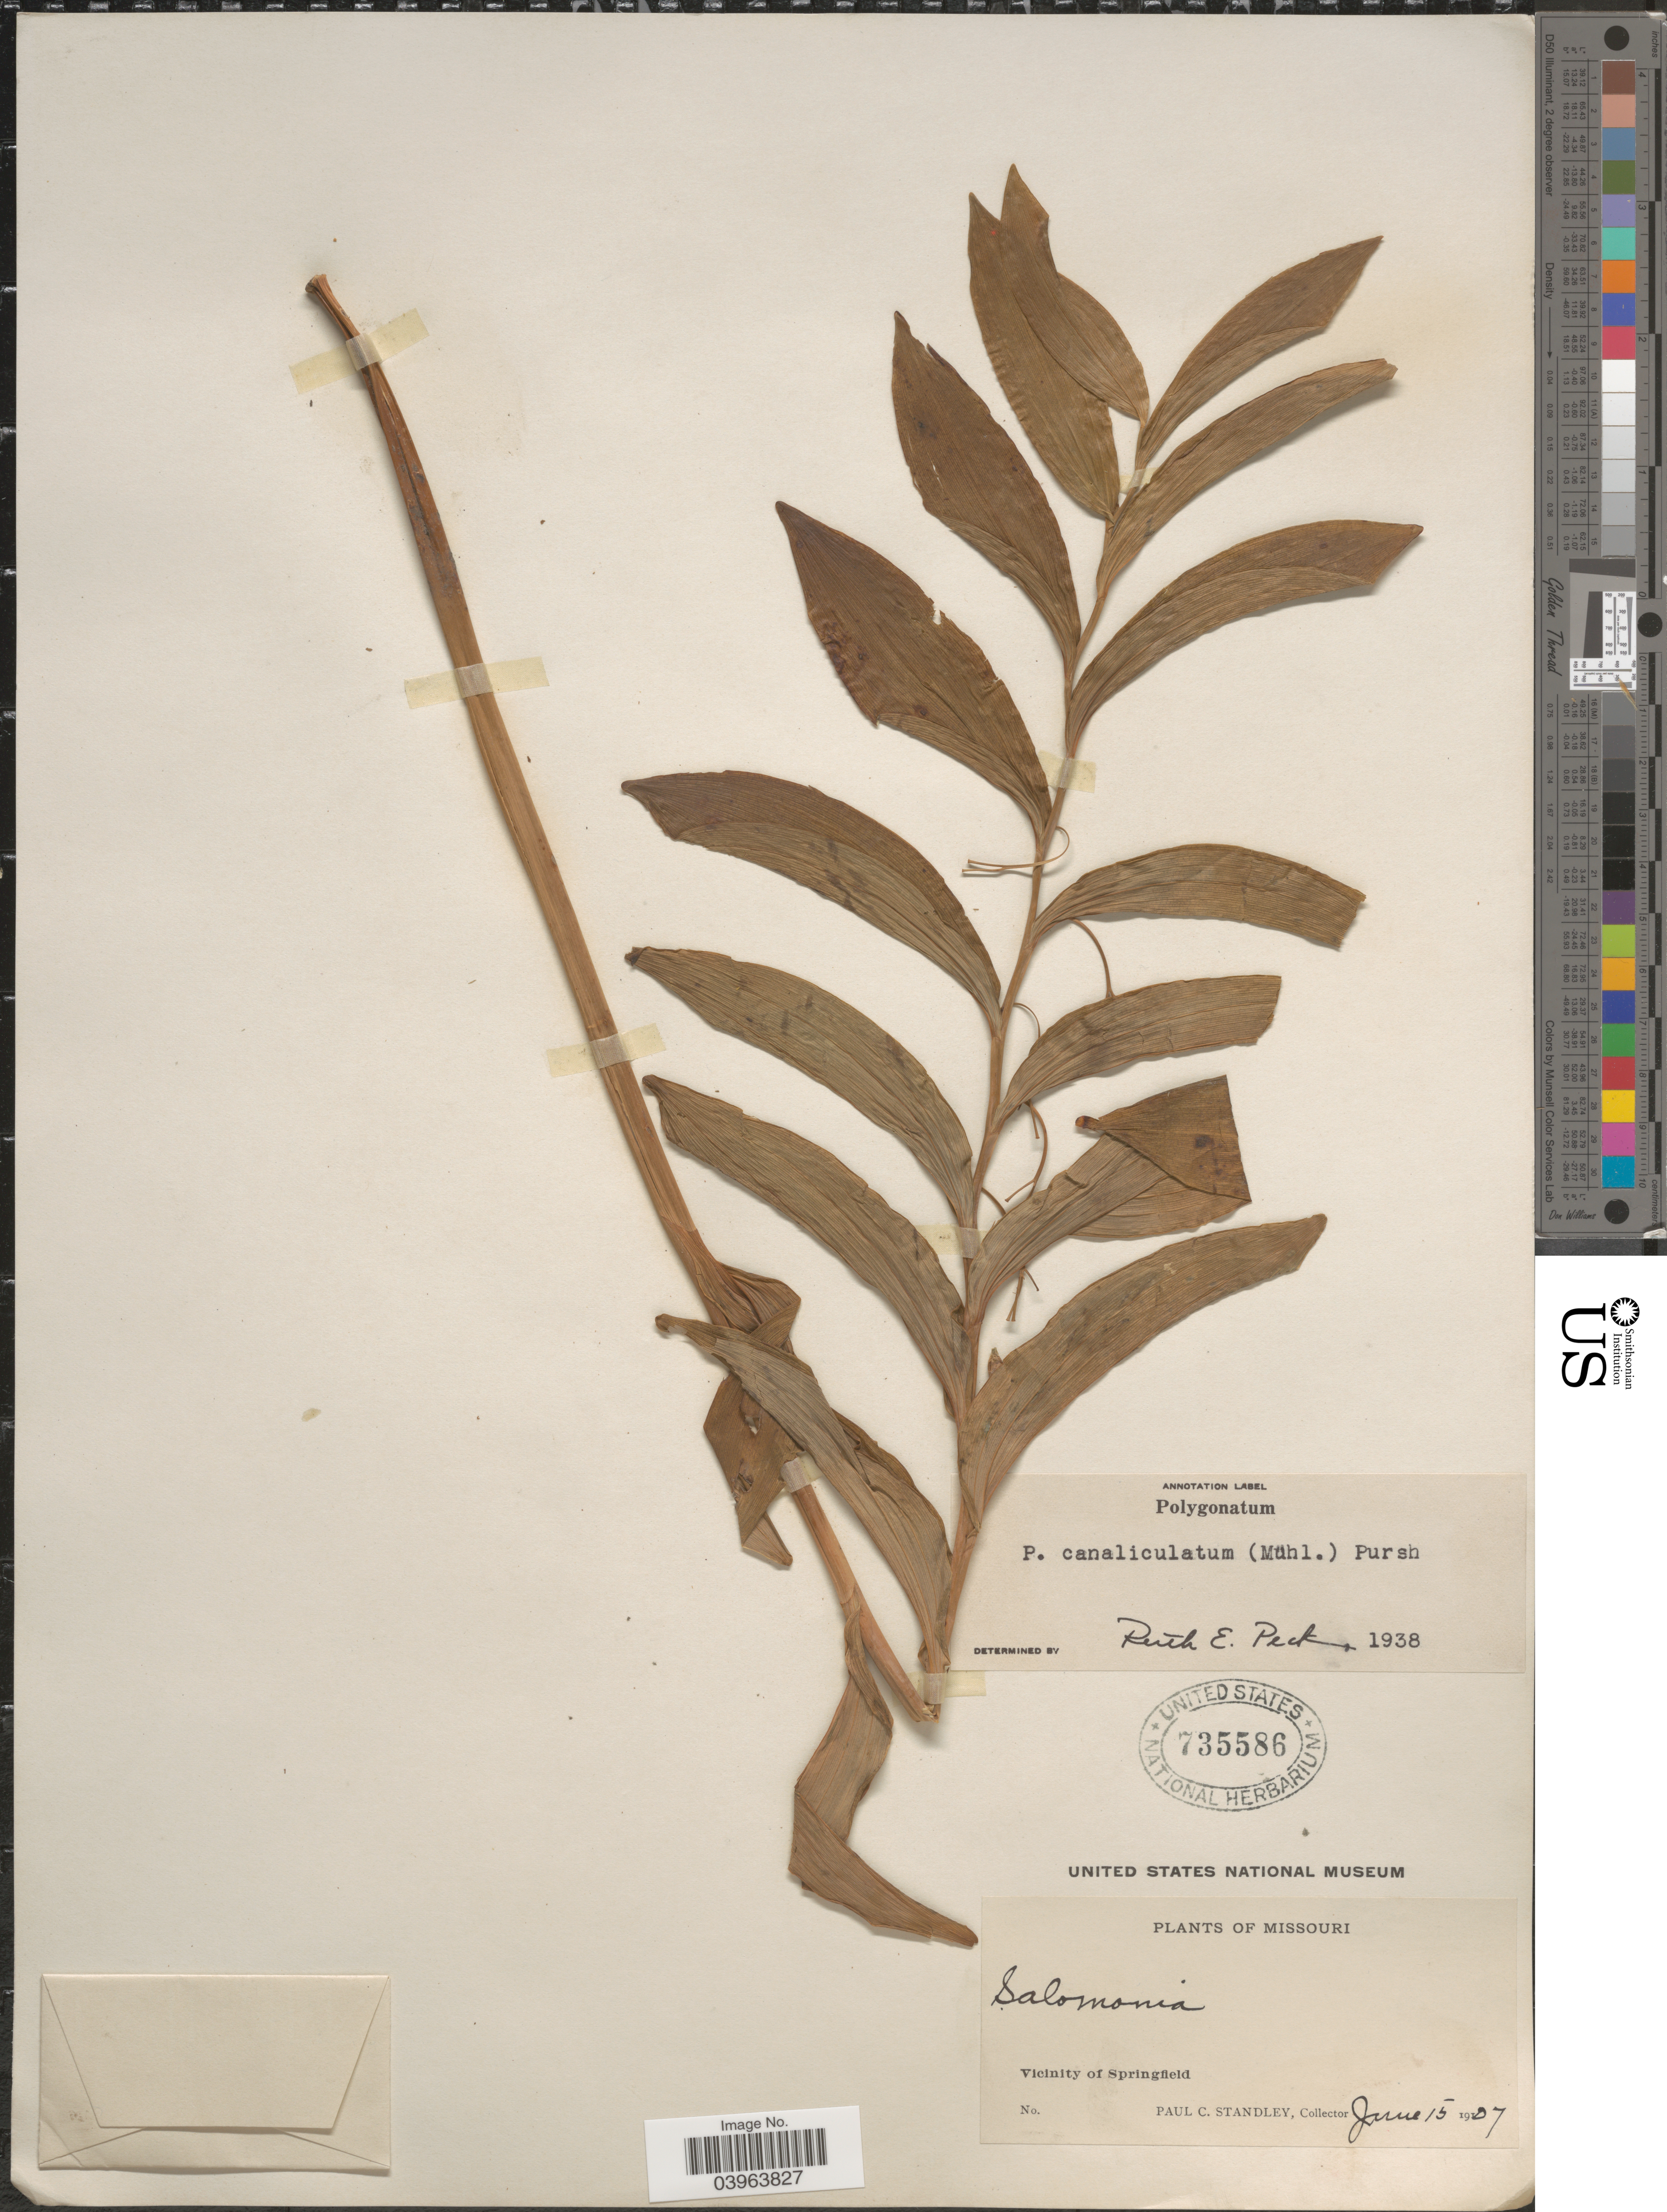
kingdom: Plantae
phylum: Tracheophyta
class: Liliopsida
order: Asparagales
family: Asparagaceae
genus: Polygonatum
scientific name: Polygonatum commutatum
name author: (Schult. f.) A. Dietr.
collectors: P. C. Standley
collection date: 1907-06-15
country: United States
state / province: Missouri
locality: Vicinity of Springfield.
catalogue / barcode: US 735586